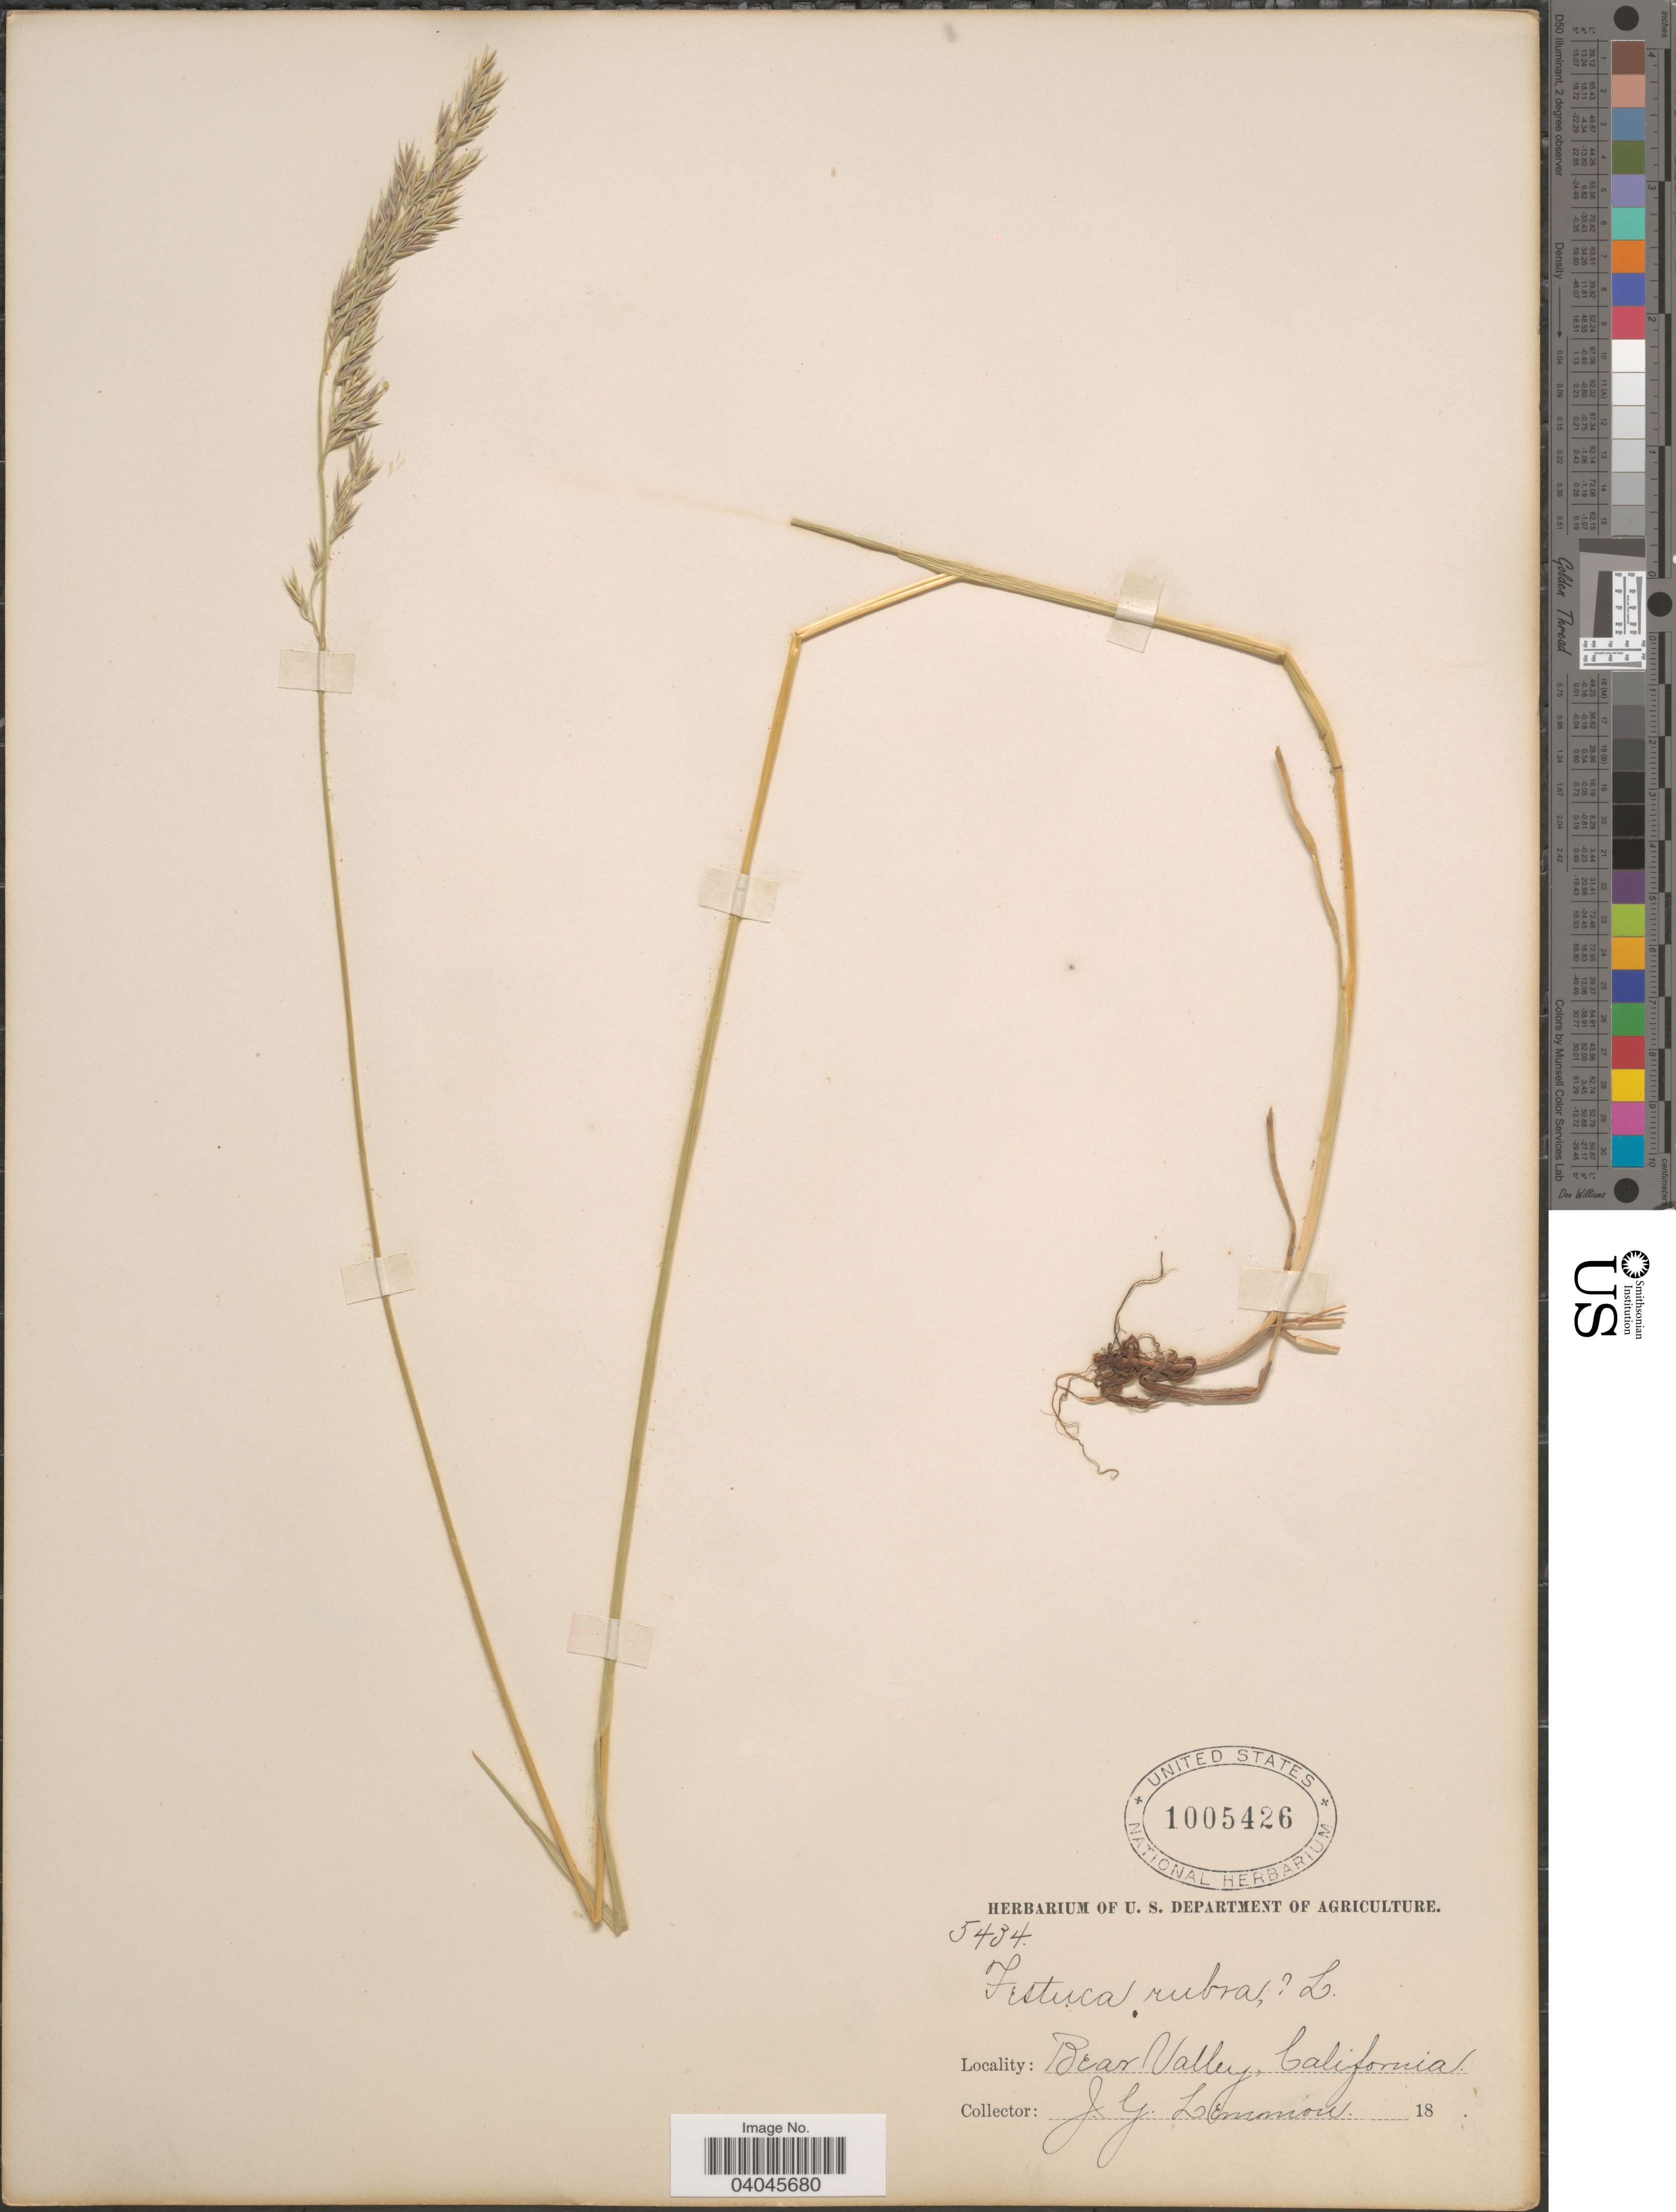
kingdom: Plantae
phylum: Tracheophyta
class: Liliopsida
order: Poales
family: Poaceae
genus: Festuca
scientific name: Festuca rubra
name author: L.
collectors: J. Lemmon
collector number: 5434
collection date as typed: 18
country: United States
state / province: California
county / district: San Bernardino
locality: Bear Valley.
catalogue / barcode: US 1005426